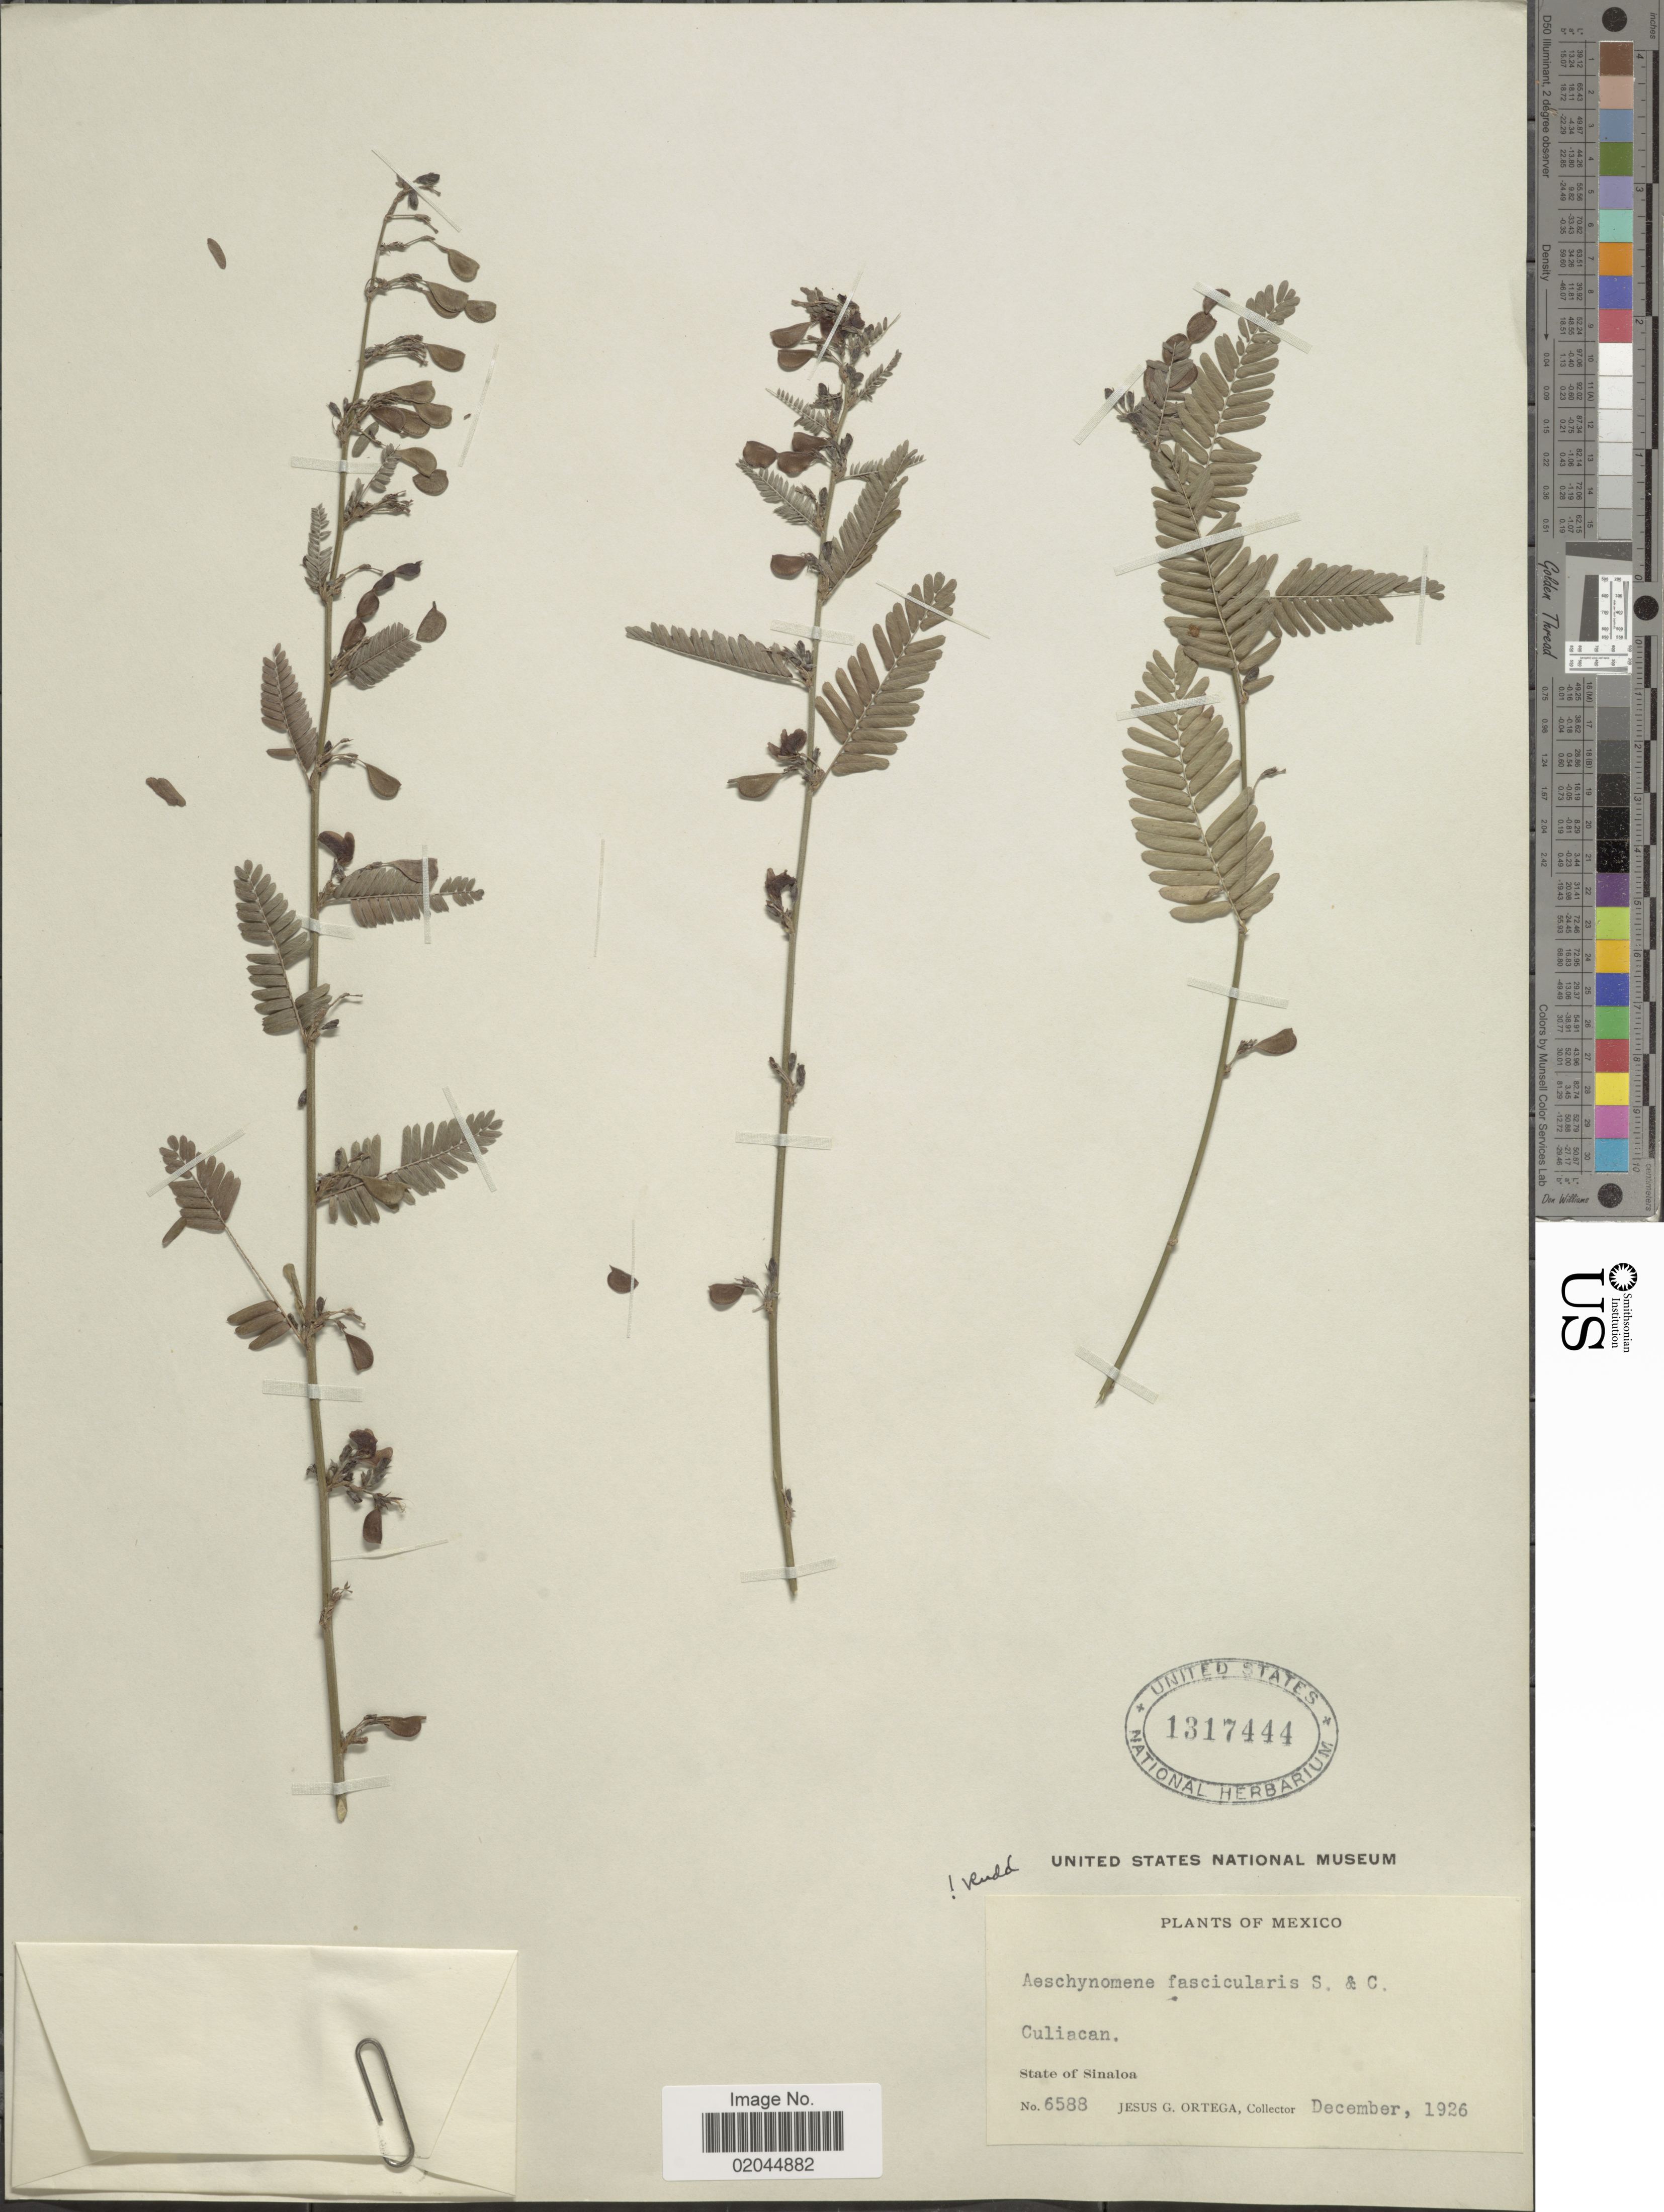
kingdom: Plantae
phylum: Tracheophyta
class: Magnoliopsida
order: Fabales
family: Fabaceae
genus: Aeschynomene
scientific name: Aeschynomene fascicularis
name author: Schltdl. & Cham.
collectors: J. Ortega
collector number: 6588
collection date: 1926-12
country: Mexico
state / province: Sinaloa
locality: Culiacan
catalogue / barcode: US 1317444